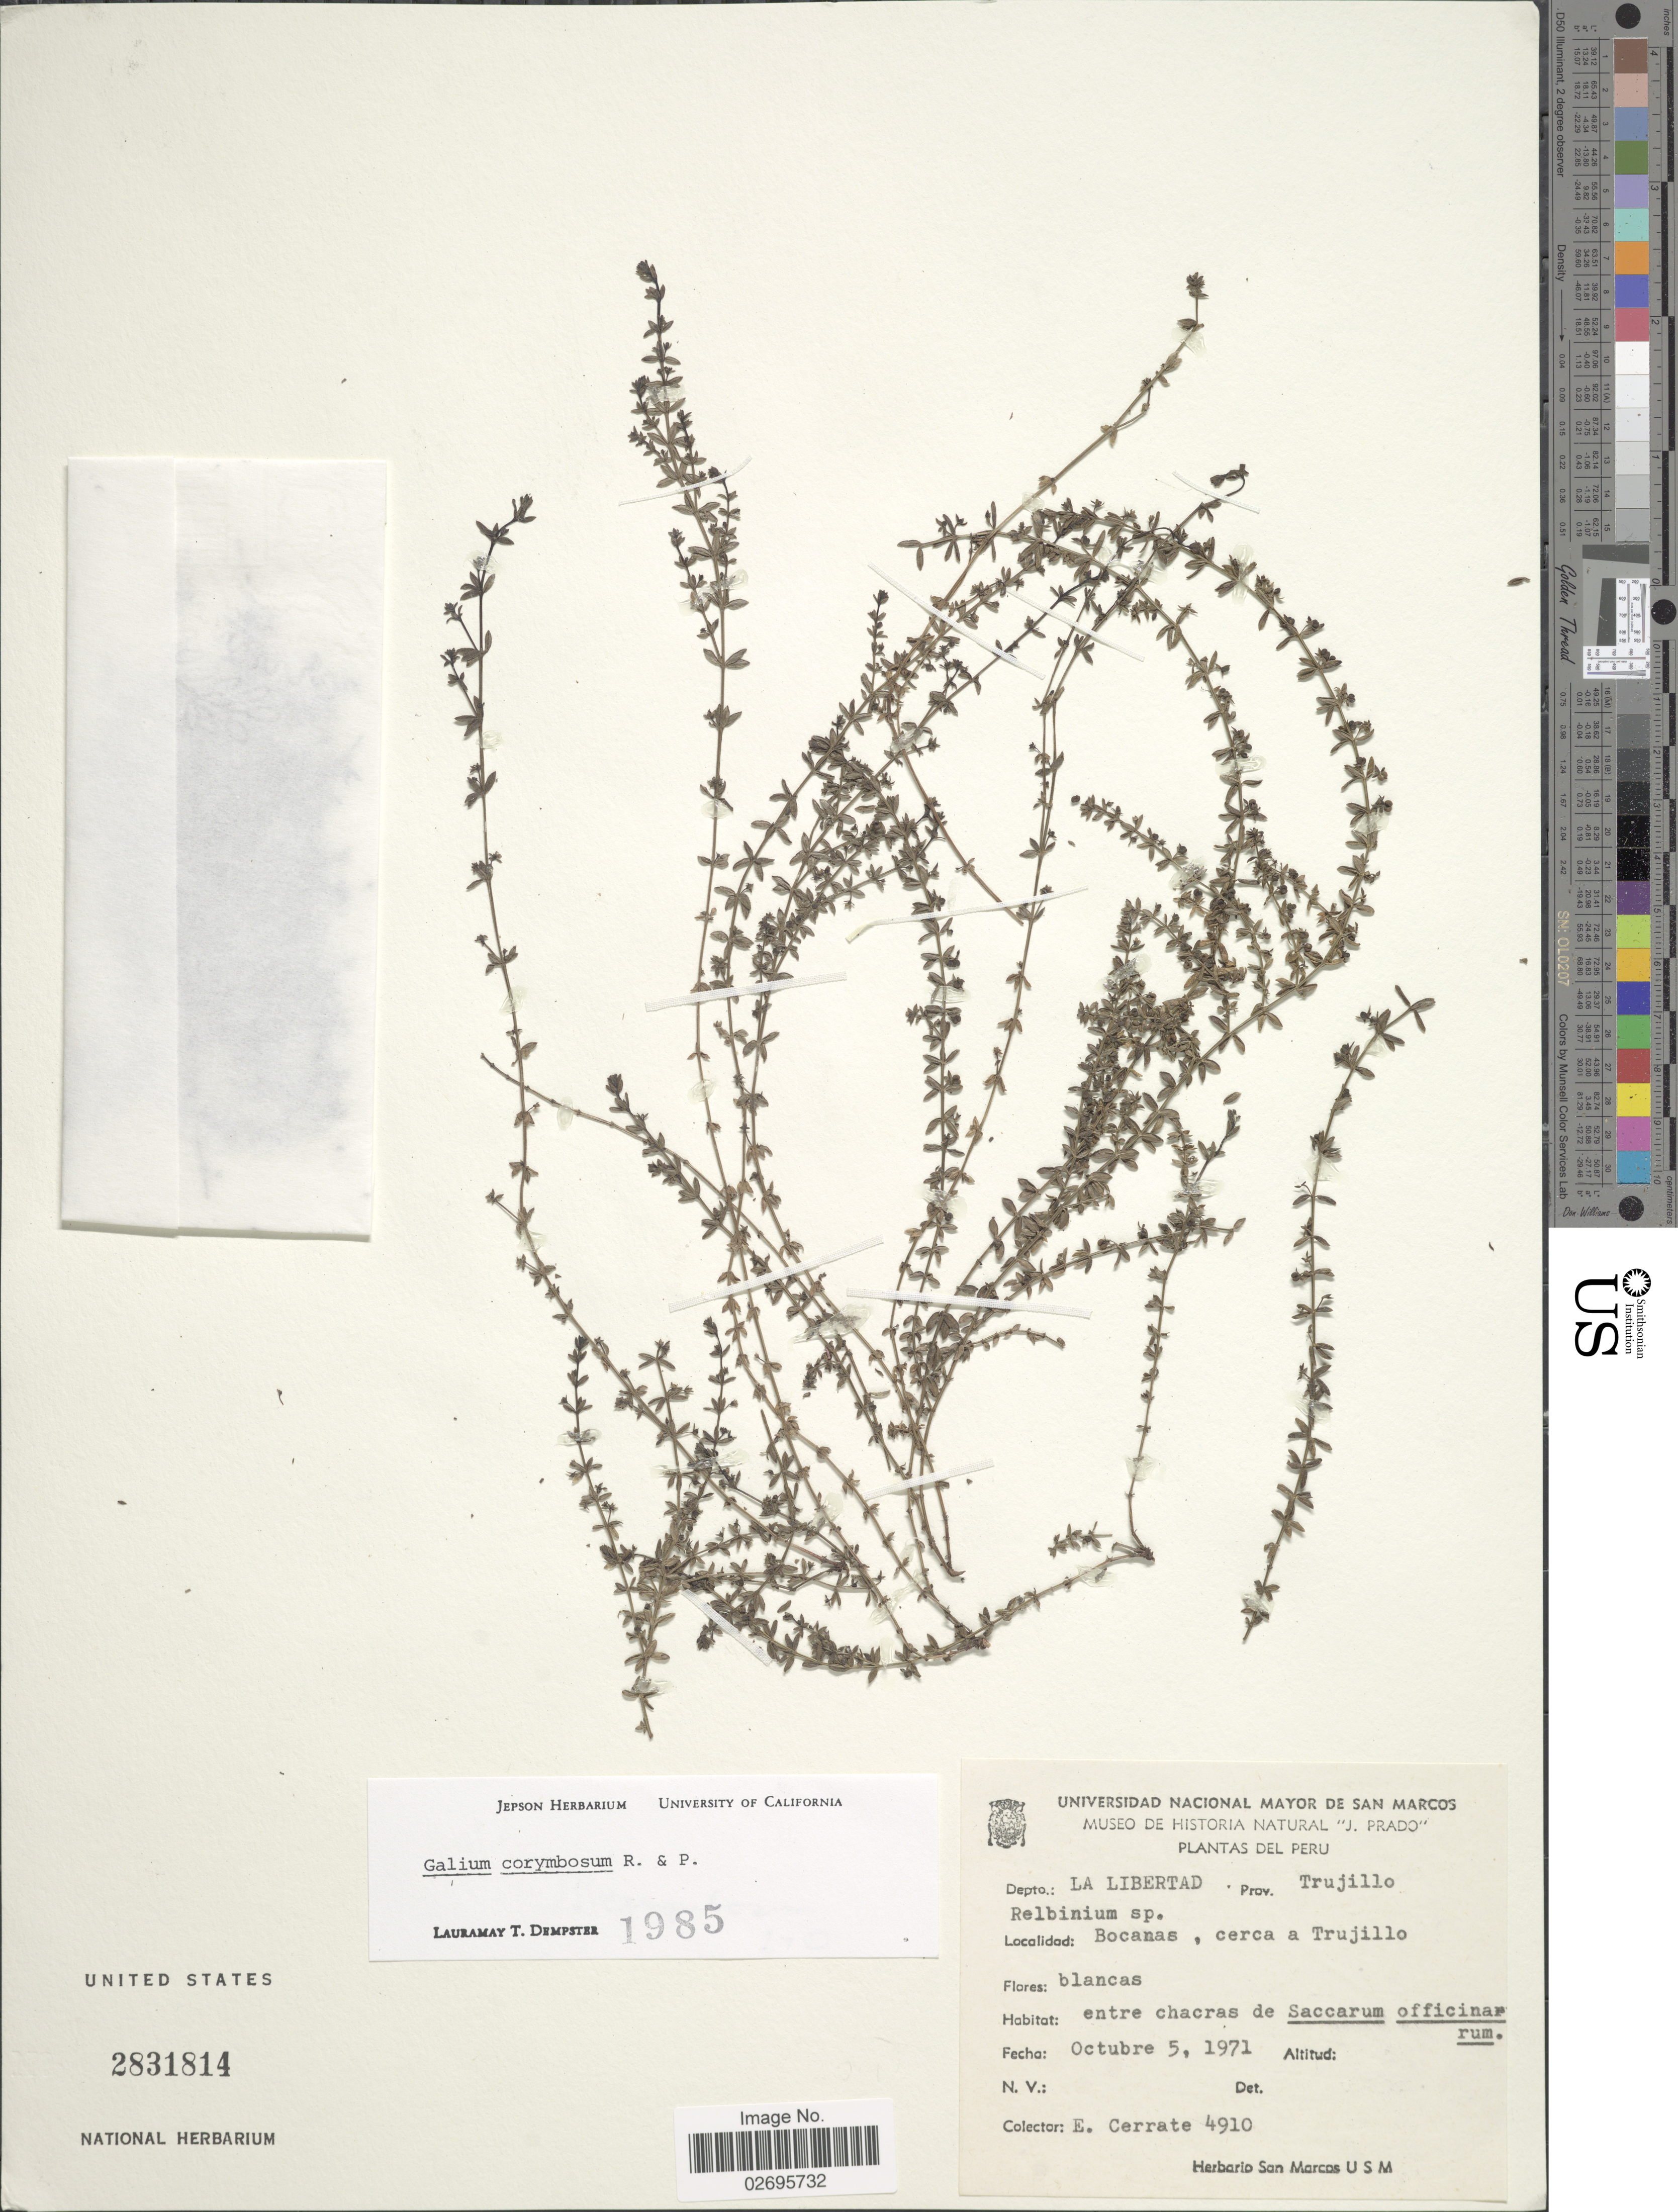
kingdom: Plantae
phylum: Tracheophyta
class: Magnoliopsida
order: Gentianales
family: Rubiaceae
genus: Galium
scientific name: Galium corymbosum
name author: Ruiz & Pav.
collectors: E. Cerrate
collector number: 4910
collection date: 1971-10-05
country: Peru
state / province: La Libertad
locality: Depto. La Libertad, Prov. Trujillo, Bocanas, cerca a Trujillo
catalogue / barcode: US 2831814